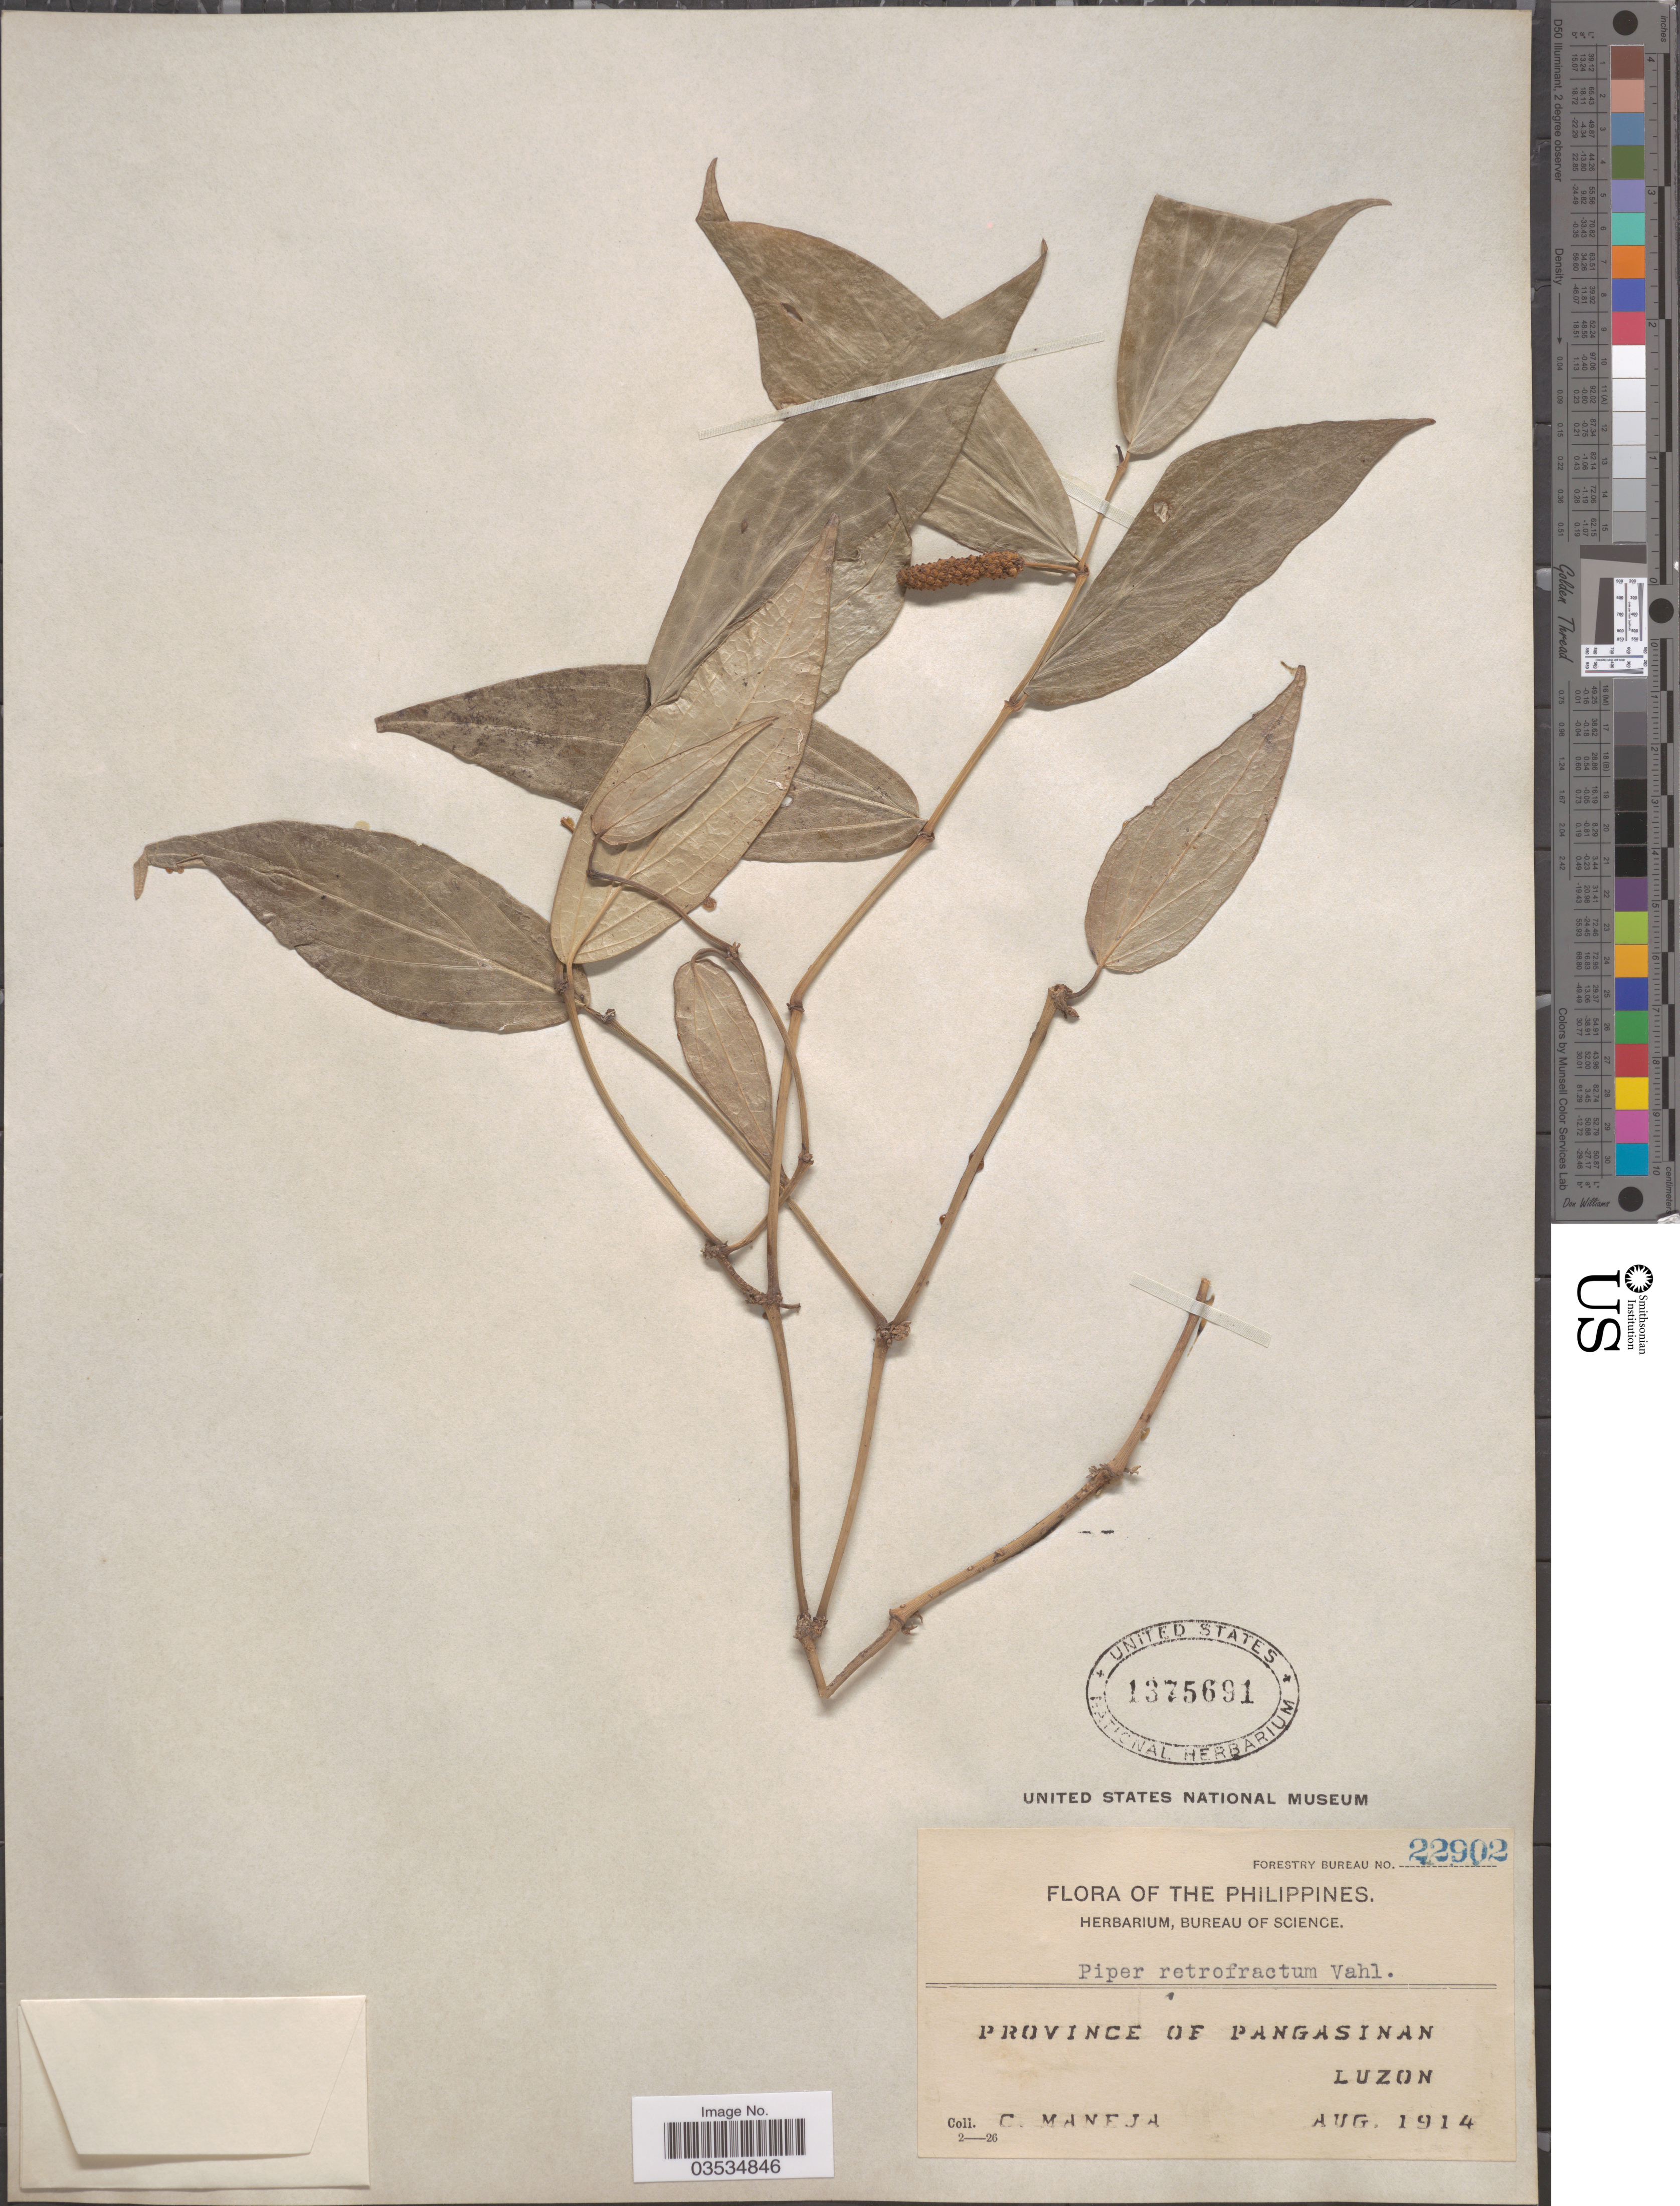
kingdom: Plantae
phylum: Tracheophyta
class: Magnoliopsida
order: Piperales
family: Piperaceae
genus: Piper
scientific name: Piper retrofractum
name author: Vahl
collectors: C. Maneja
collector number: Forestry Bureau 22902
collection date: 1914-08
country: Philippines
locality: Province of pangasinan. Luzon.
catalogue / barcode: US 1375691